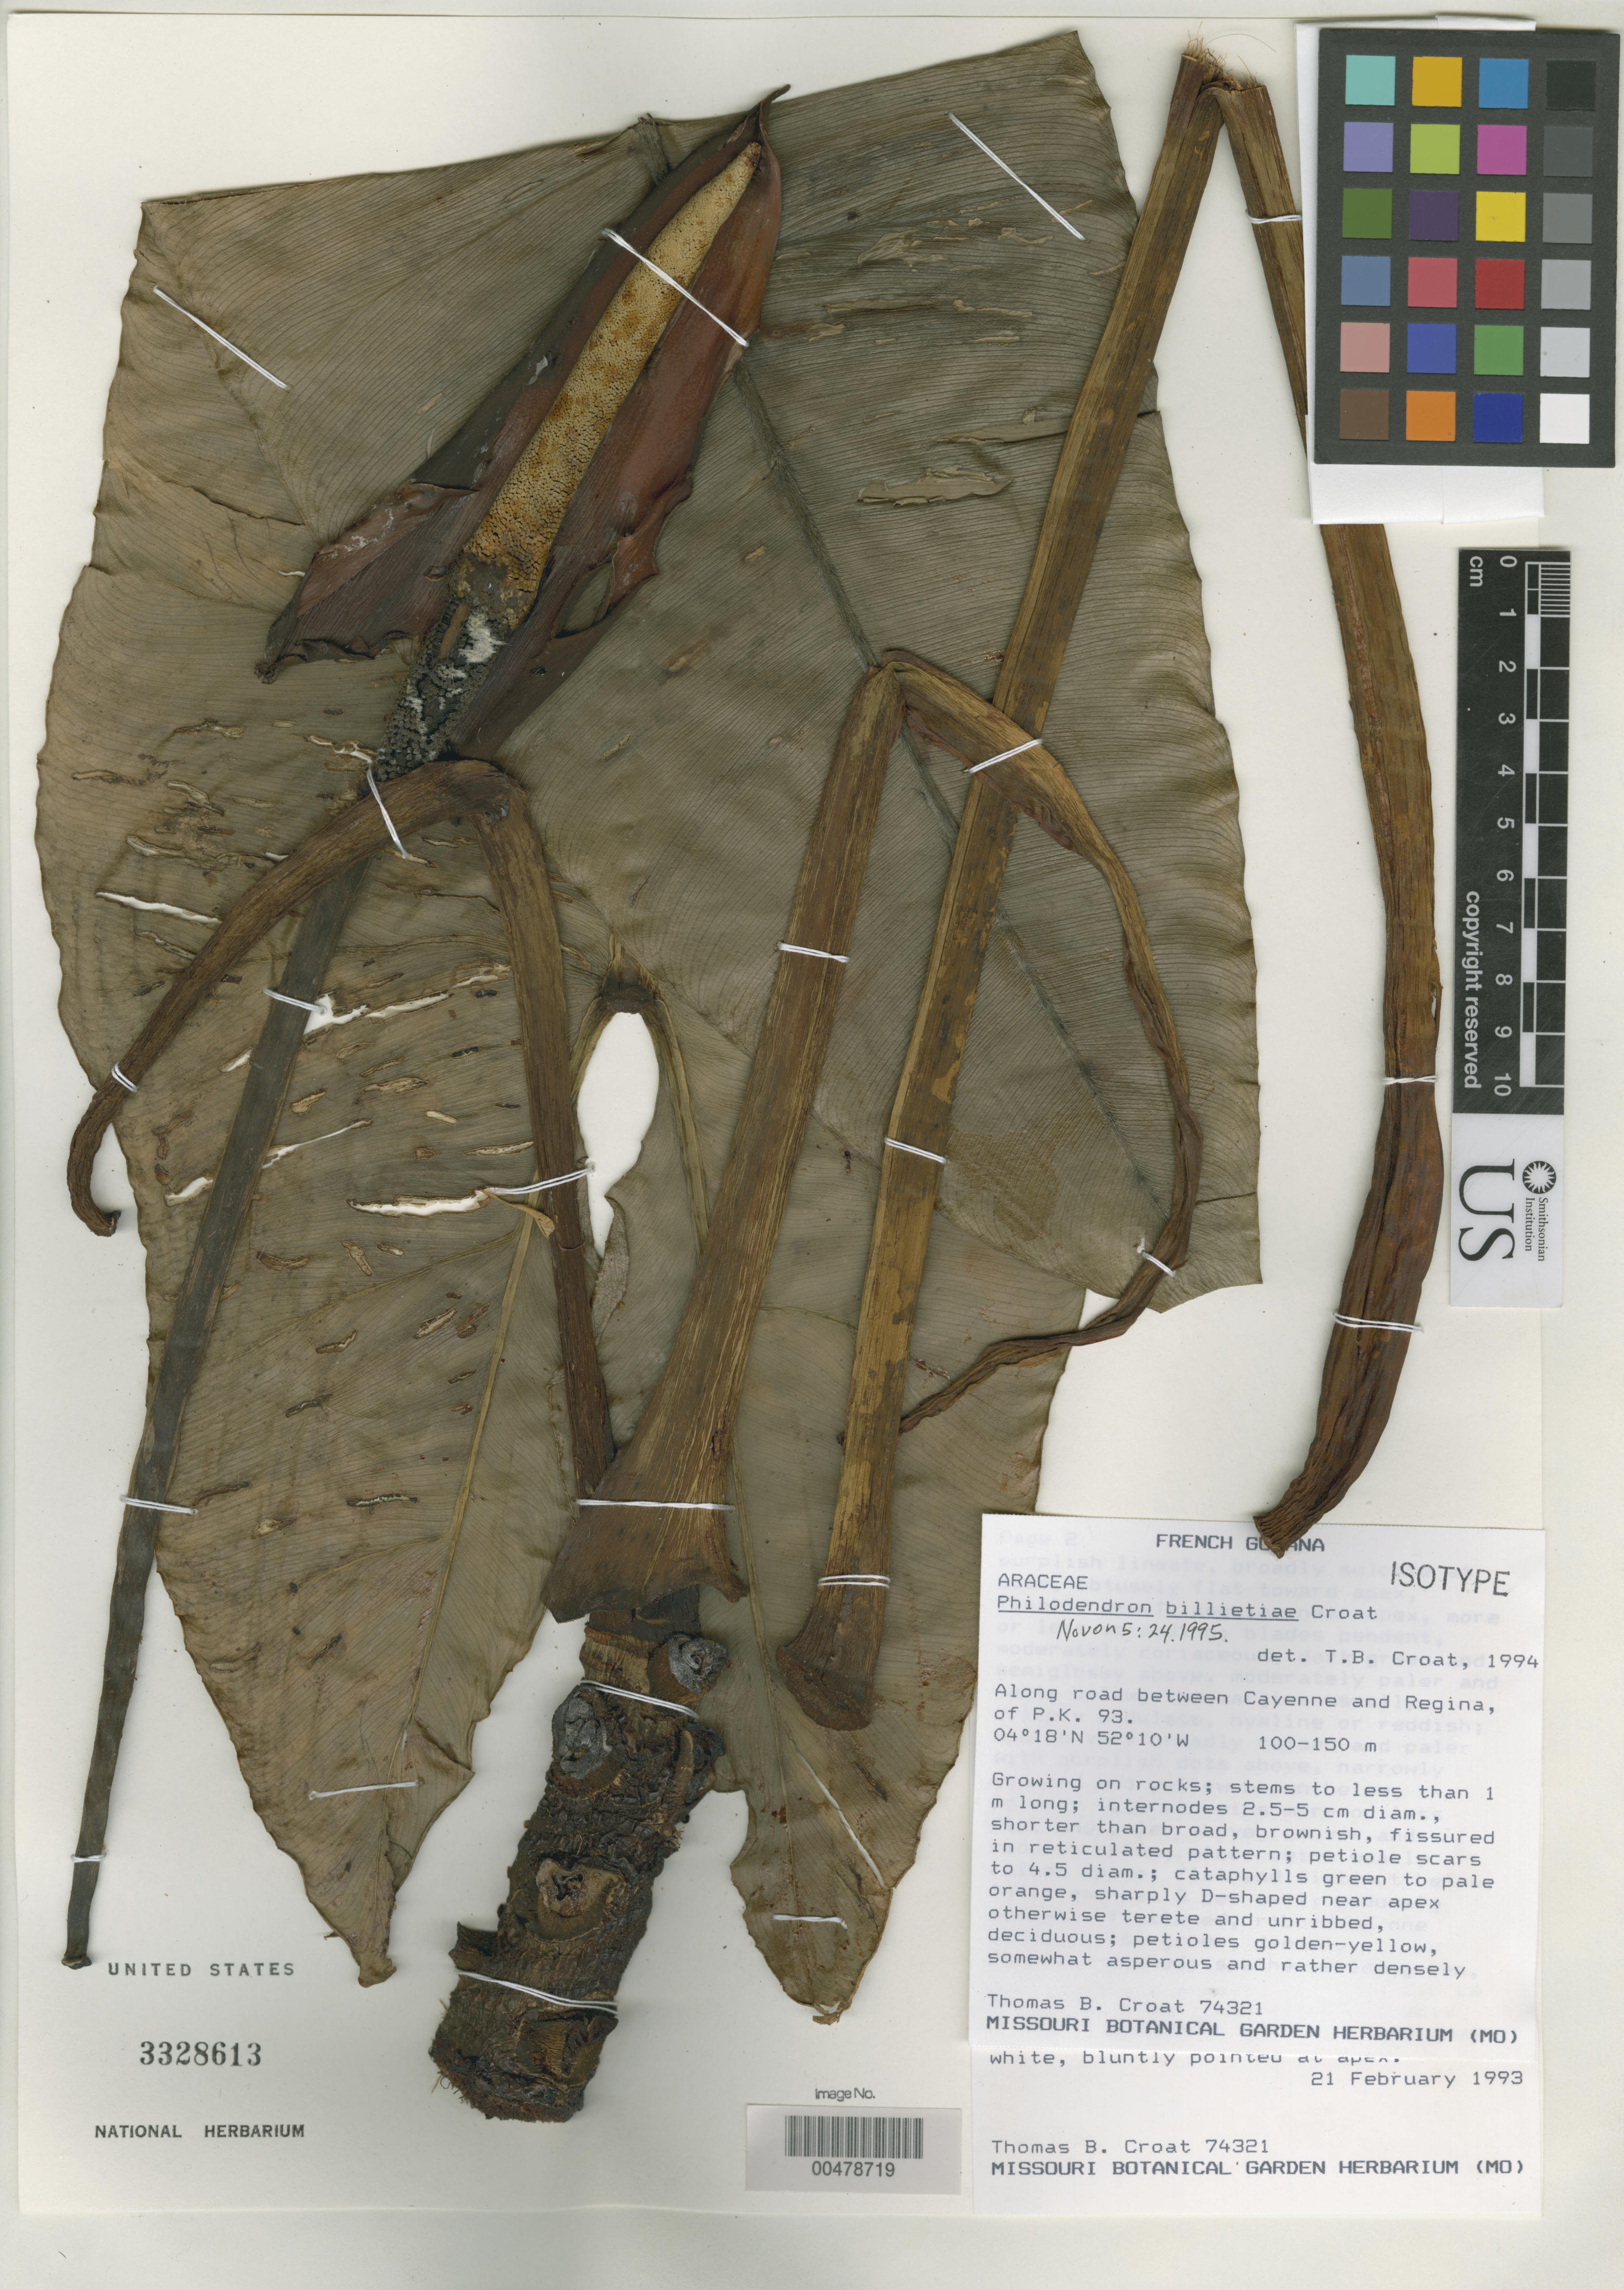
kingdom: Plantae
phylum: Tracheophyta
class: Liliopsida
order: Alismatales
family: Araceae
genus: Philodendron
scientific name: Philodendron billietiae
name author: Croat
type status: Isotype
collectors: T. B. Croat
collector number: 74321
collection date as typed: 21 Feb 1993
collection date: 1993-02-21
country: French Guiana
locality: Along road between Cayenne & Regina, of P.K. 93.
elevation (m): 100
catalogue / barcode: US 3328613